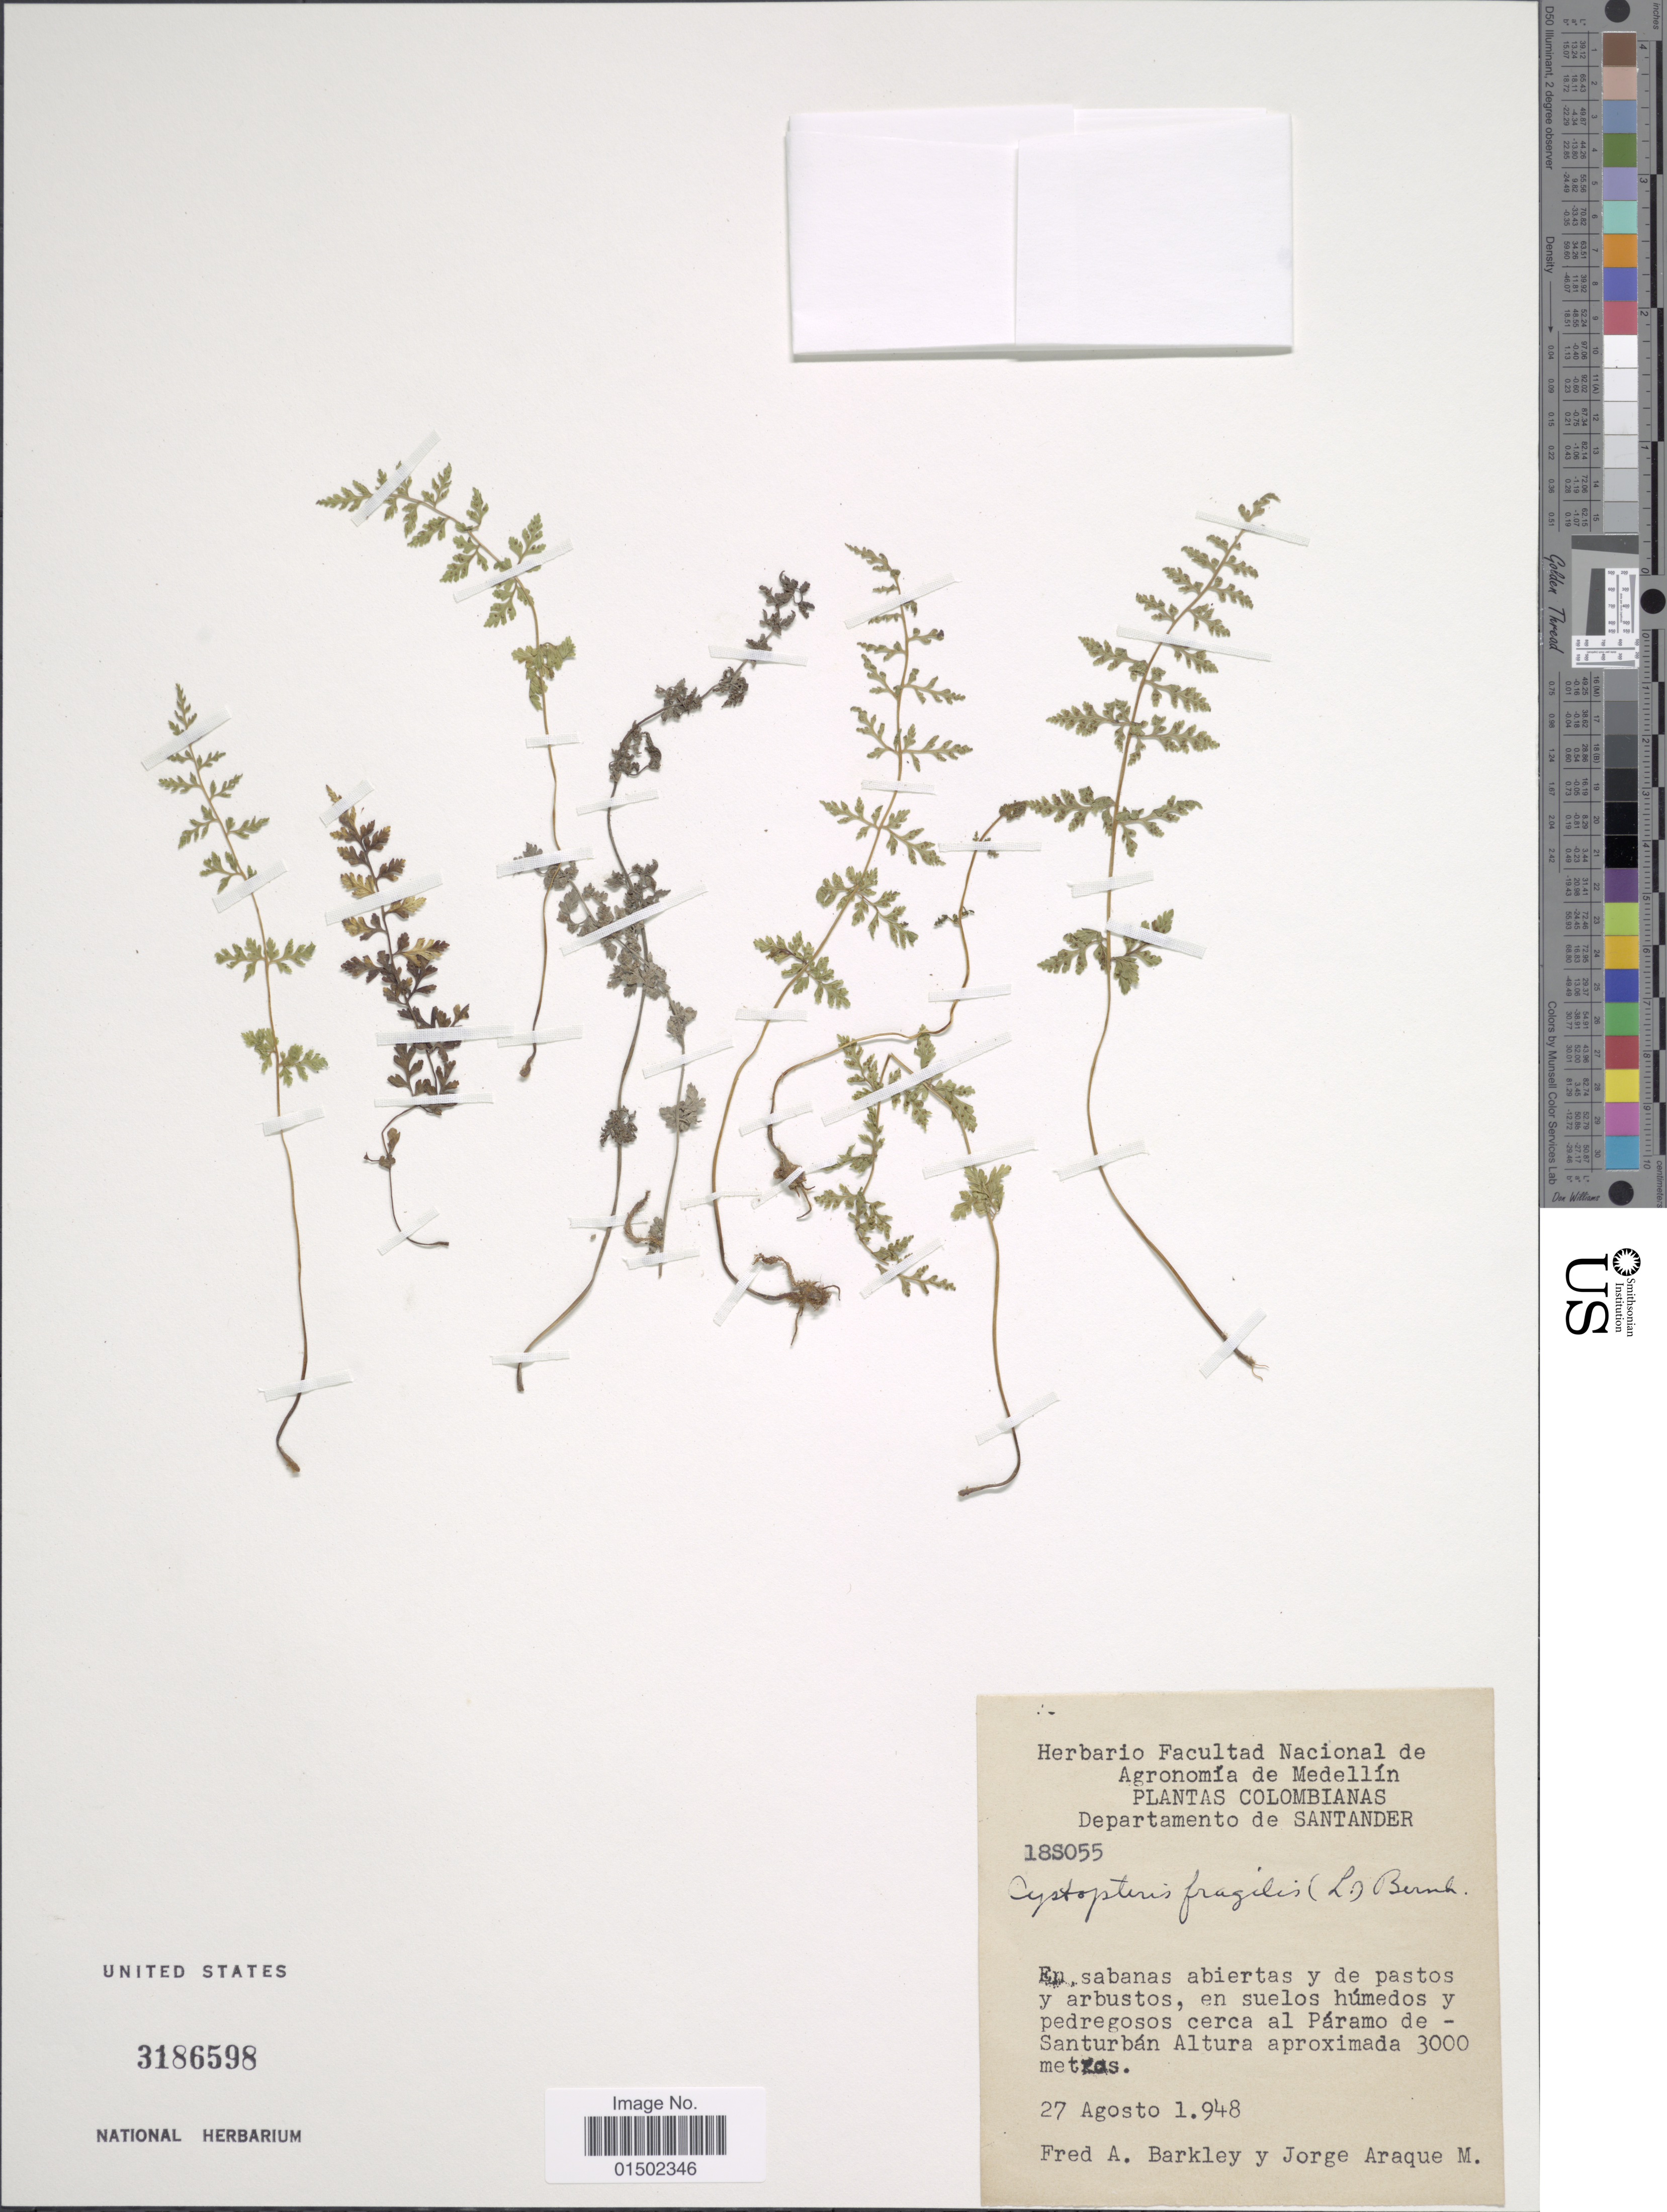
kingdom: Plantae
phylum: Tracheophyta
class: Polypodiopsida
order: Polypodiales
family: Cystopteridaceae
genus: Cystopteris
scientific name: Cystopteris fragilis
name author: (L.) Bernh.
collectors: F. A. Barkley & J. Araque Molina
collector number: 18S055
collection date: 1948-08-27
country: Colombia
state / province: Santander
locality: En sabanas abiertas y de pastos y arbustos, en suelos humedos y pedregosos cerca al Paramo de Santurban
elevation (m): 3000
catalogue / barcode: US 3186598